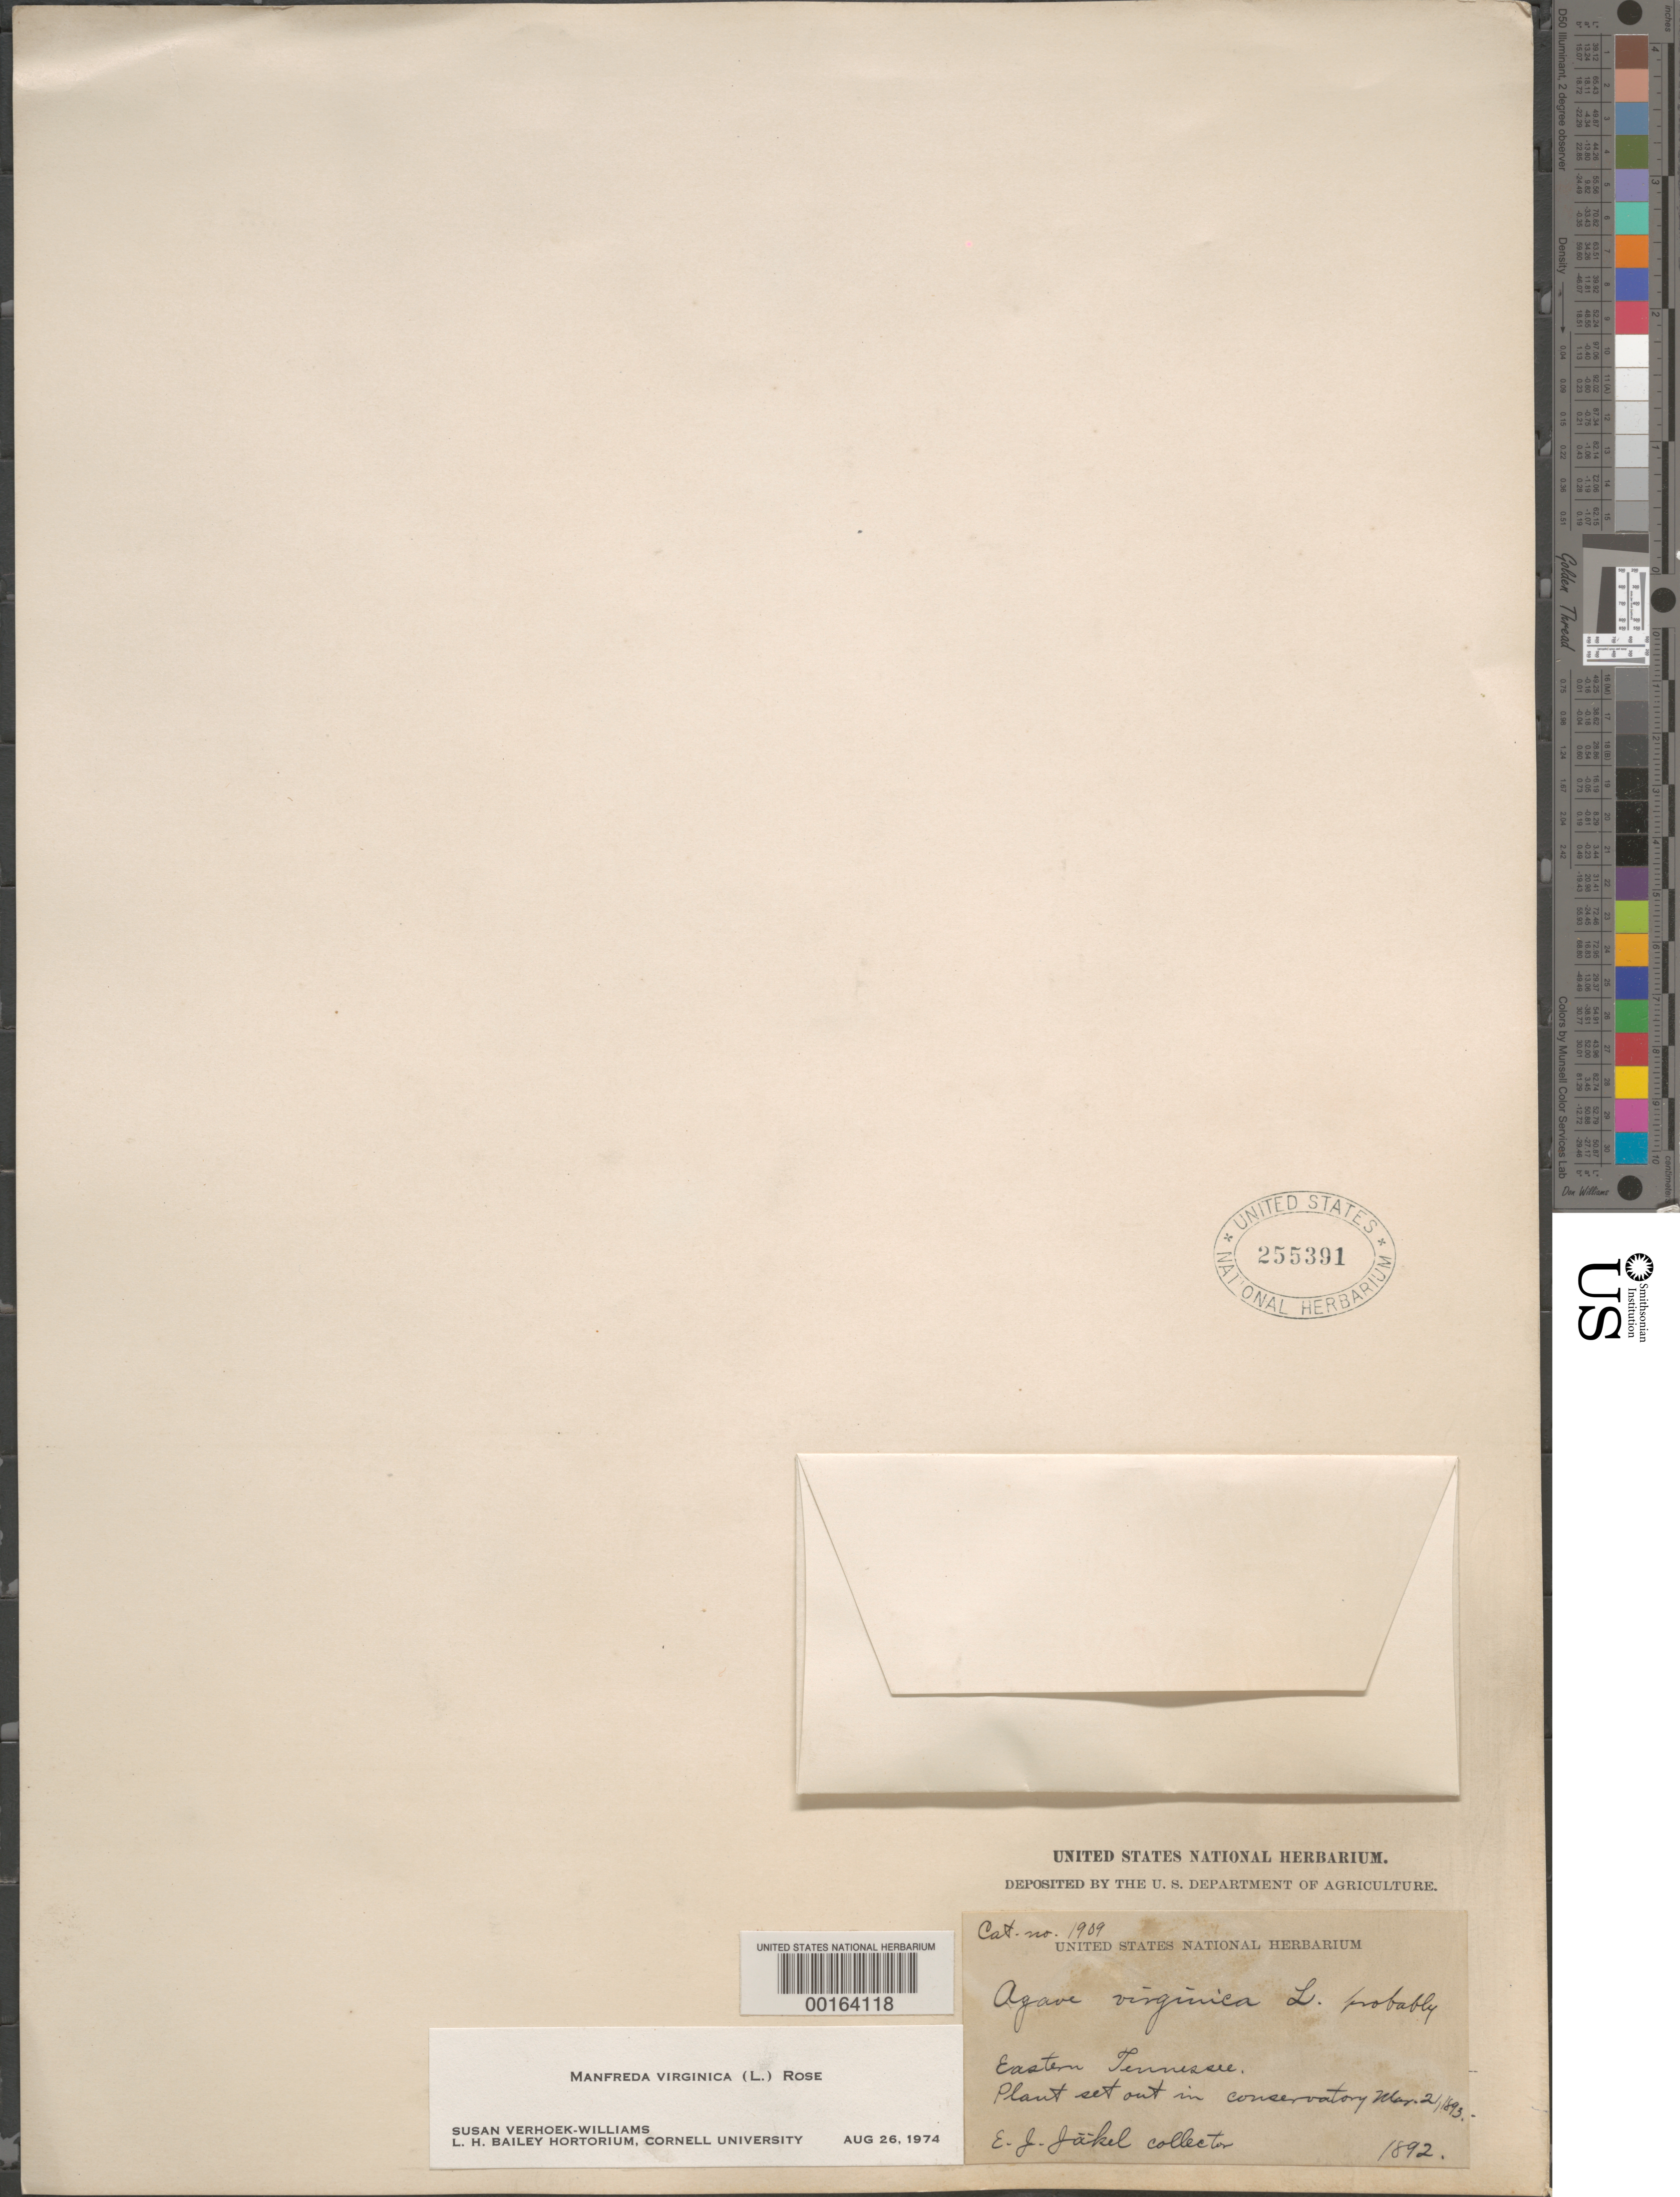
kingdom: Plantae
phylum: Tracheophyta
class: Liliopsida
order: Asparagales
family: Asparagaceae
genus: Manfreda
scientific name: Manfreda virginica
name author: (L.) Salisb. ex Rose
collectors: E. Jakel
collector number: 1909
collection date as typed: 1892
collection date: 1892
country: United States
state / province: Tennessee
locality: Eastern part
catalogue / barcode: US 255391